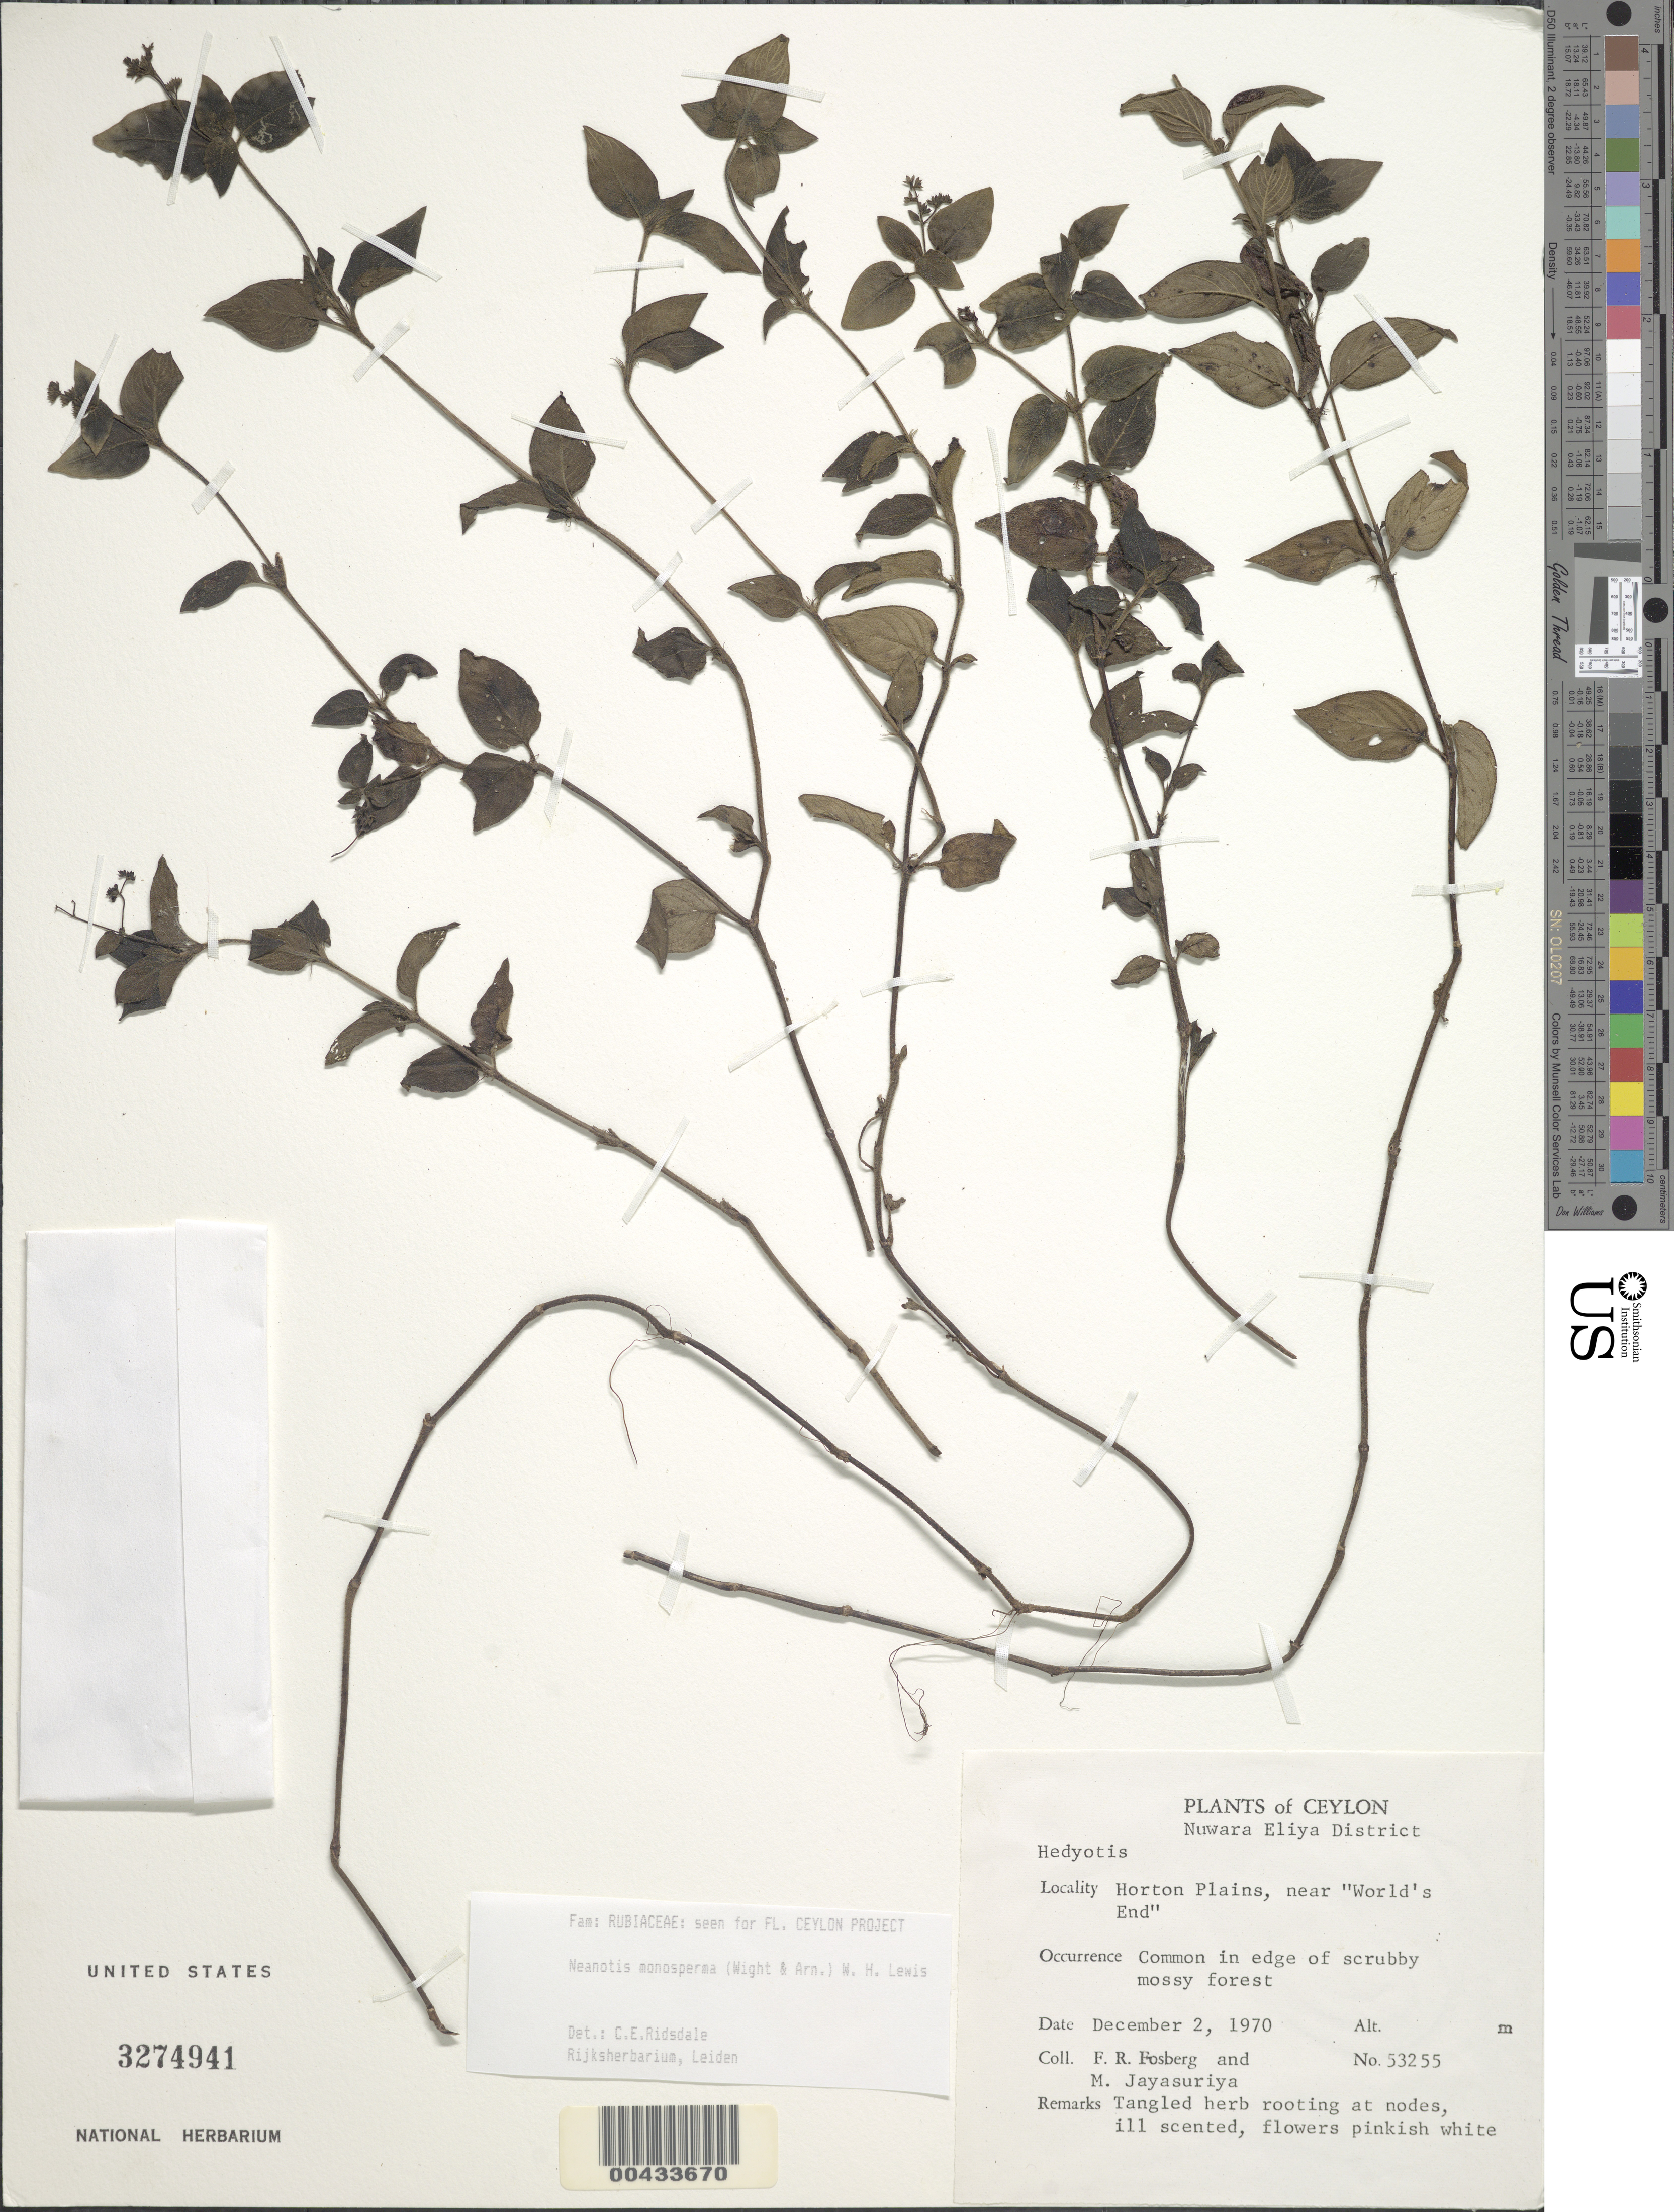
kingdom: Plantae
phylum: Tracheophyta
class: Magnoliopsida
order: Gentianales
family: Rubiaceae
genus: Neanotis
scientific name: Neanotis monosperma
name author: (Wight & Arn.) W.H. Lewis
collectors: F. R. Fosberg & A. H. Jayasuriya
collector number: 53255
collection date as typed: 02 Dec 1970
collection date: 1970-12-02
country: Sri Lanka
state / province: Central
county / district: Nuwara Eliya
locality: Horton Plains, near World's End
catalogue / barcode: US 3274941